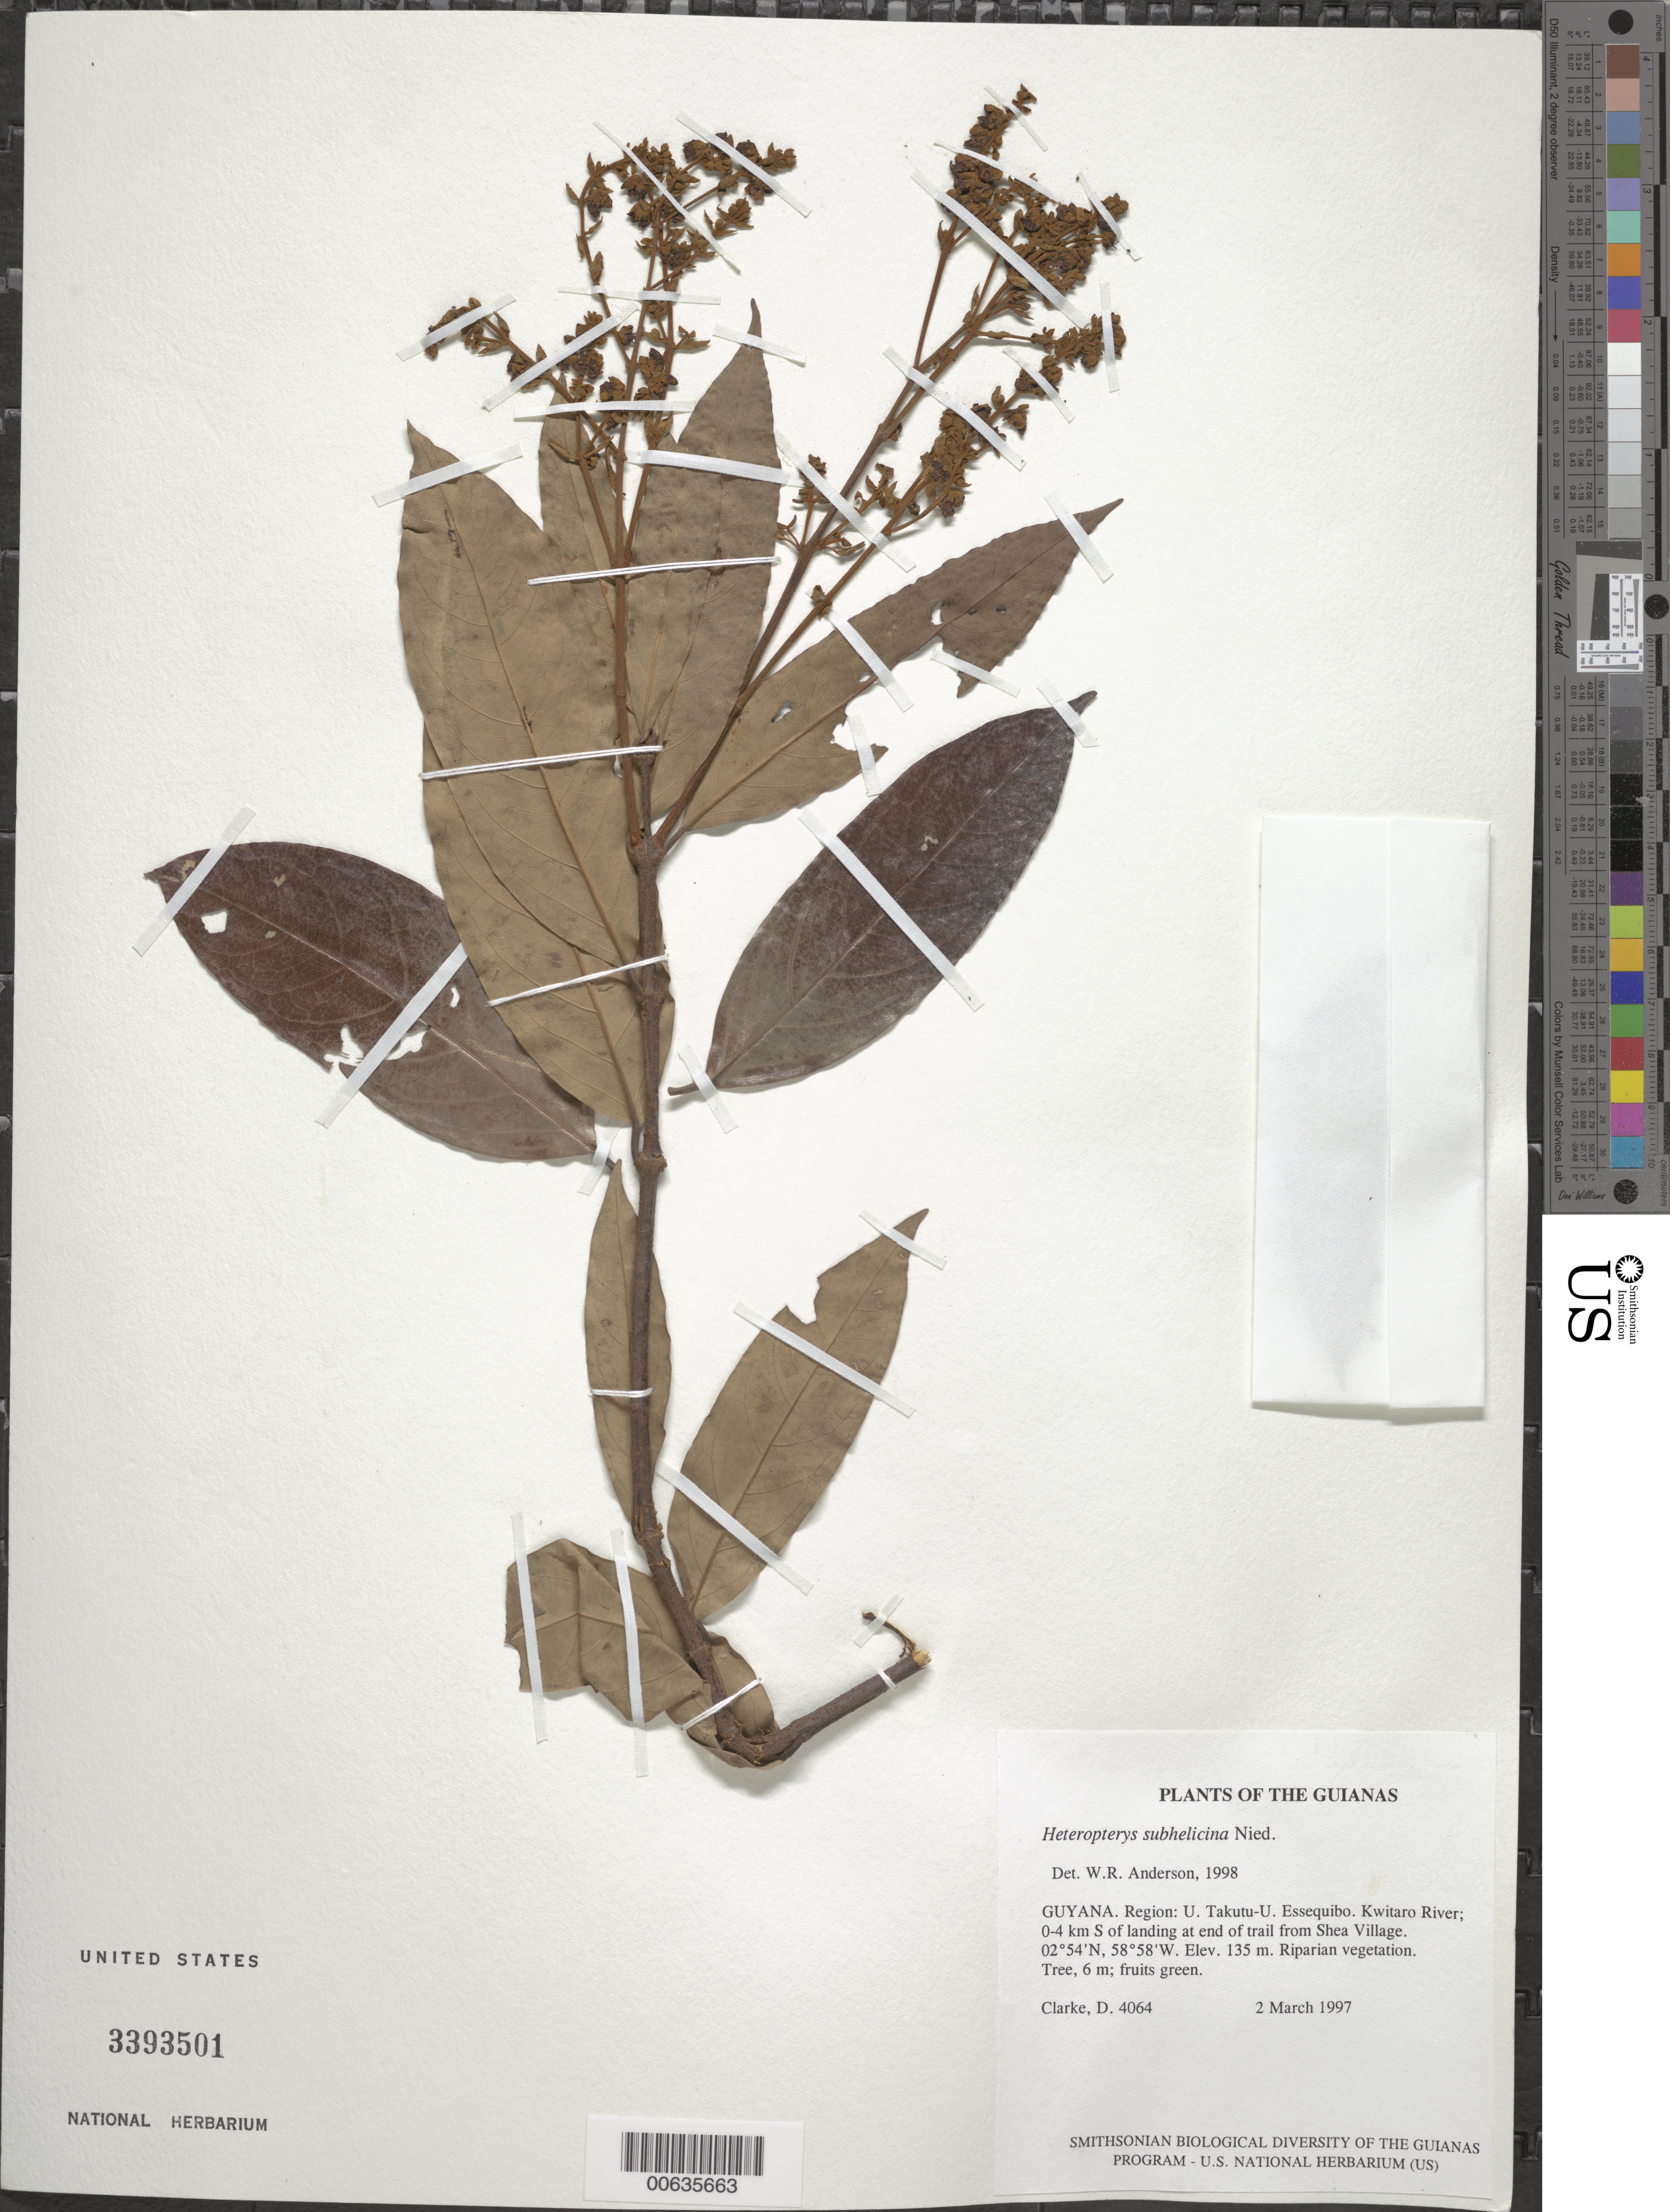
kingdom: Plantae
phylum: Tracheophyta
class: Magnoliopsida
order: Malpighiales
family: Malpighiaceae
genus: Heteropterys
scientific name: Heteropterys subhelicina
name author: Nied.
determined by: Anderson, W. R., (MICH), University of Michigan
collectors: H. D. Clarke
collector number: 4064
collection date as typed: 2 March 1997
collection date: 1997-03-02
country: Guyana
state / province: U. Takutu-U. Essequibo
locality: Kwitaro River; 0-4 km S of landing at end of trail from Shea Village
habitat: Riparian vegetation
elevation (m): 135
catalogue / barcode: US 3393501